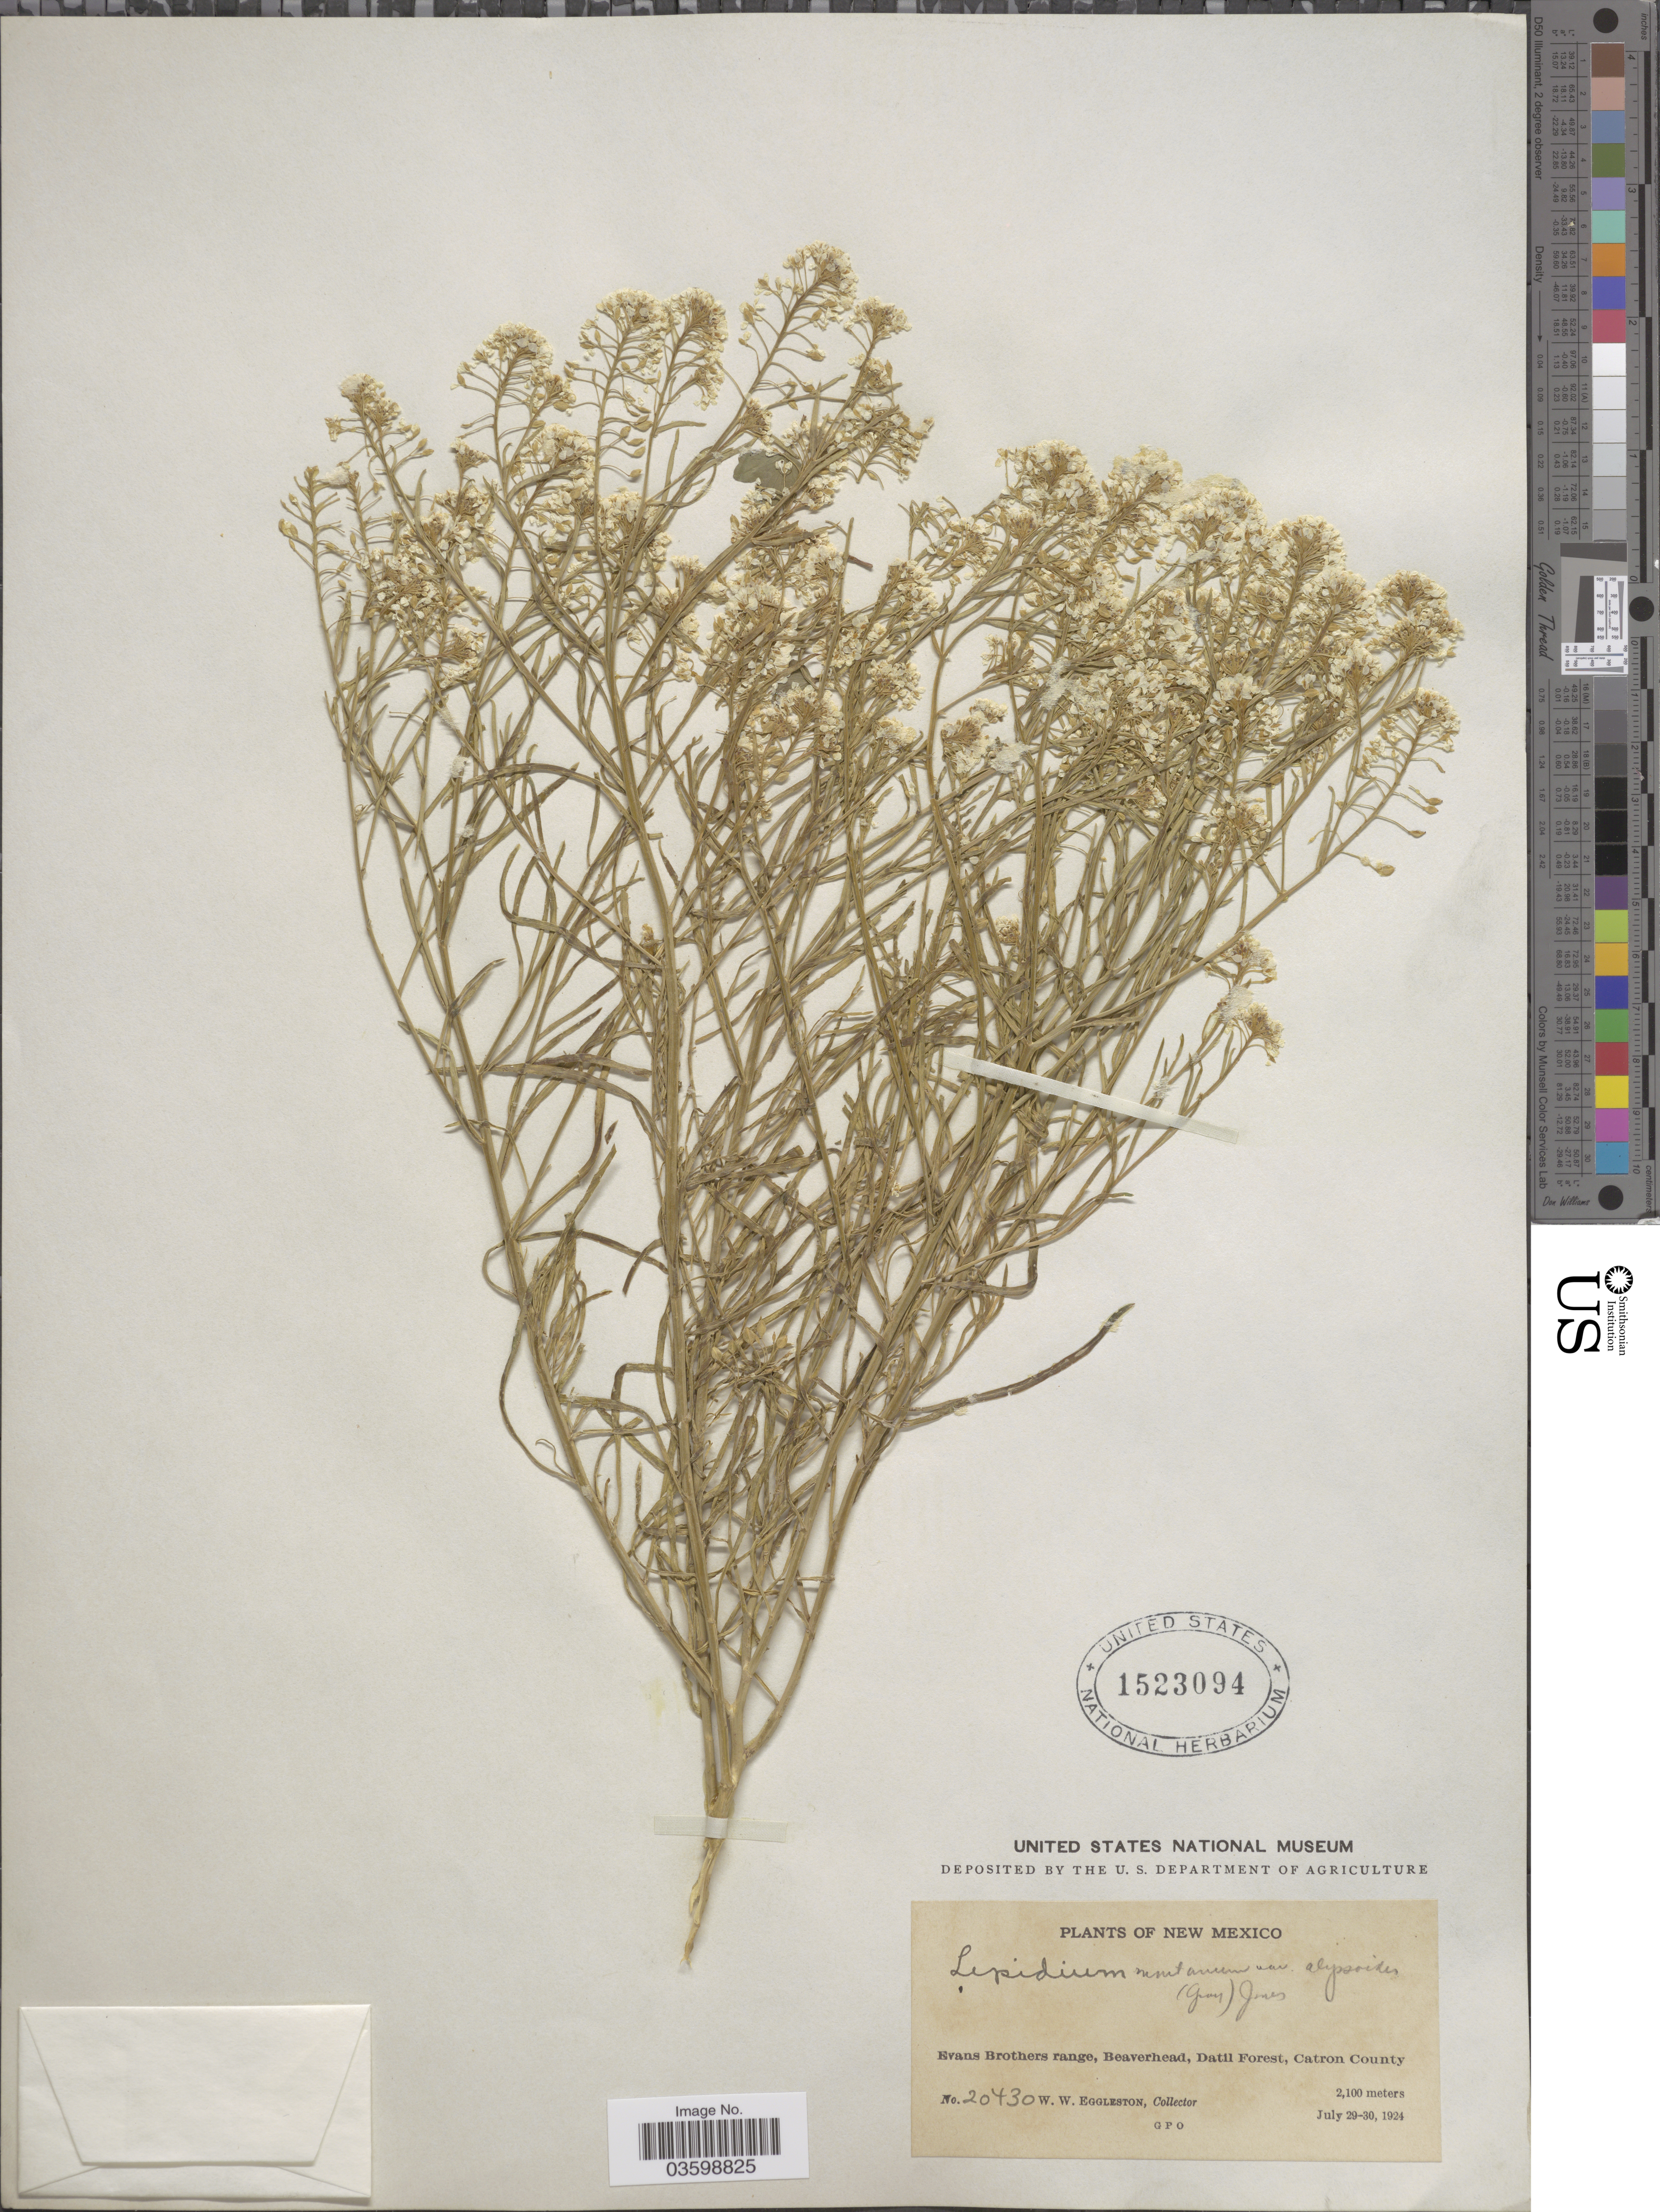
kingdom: Plantae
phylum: Tracheophyta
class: Magnoliopsida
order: Brassicales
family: Brassicaceae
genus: Lepidium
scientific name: Lepidium montanum var. alyssoides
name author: (A. Gray) M.E. Jones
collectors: W. W. Eggleston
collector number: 20430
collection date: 1924-07-29/1924-07-30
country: United States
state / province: New Mexico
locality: Evans Brothers range, Beaverhead, Datil Forest, Catron County.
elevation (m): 2100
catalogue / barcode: US 1523094